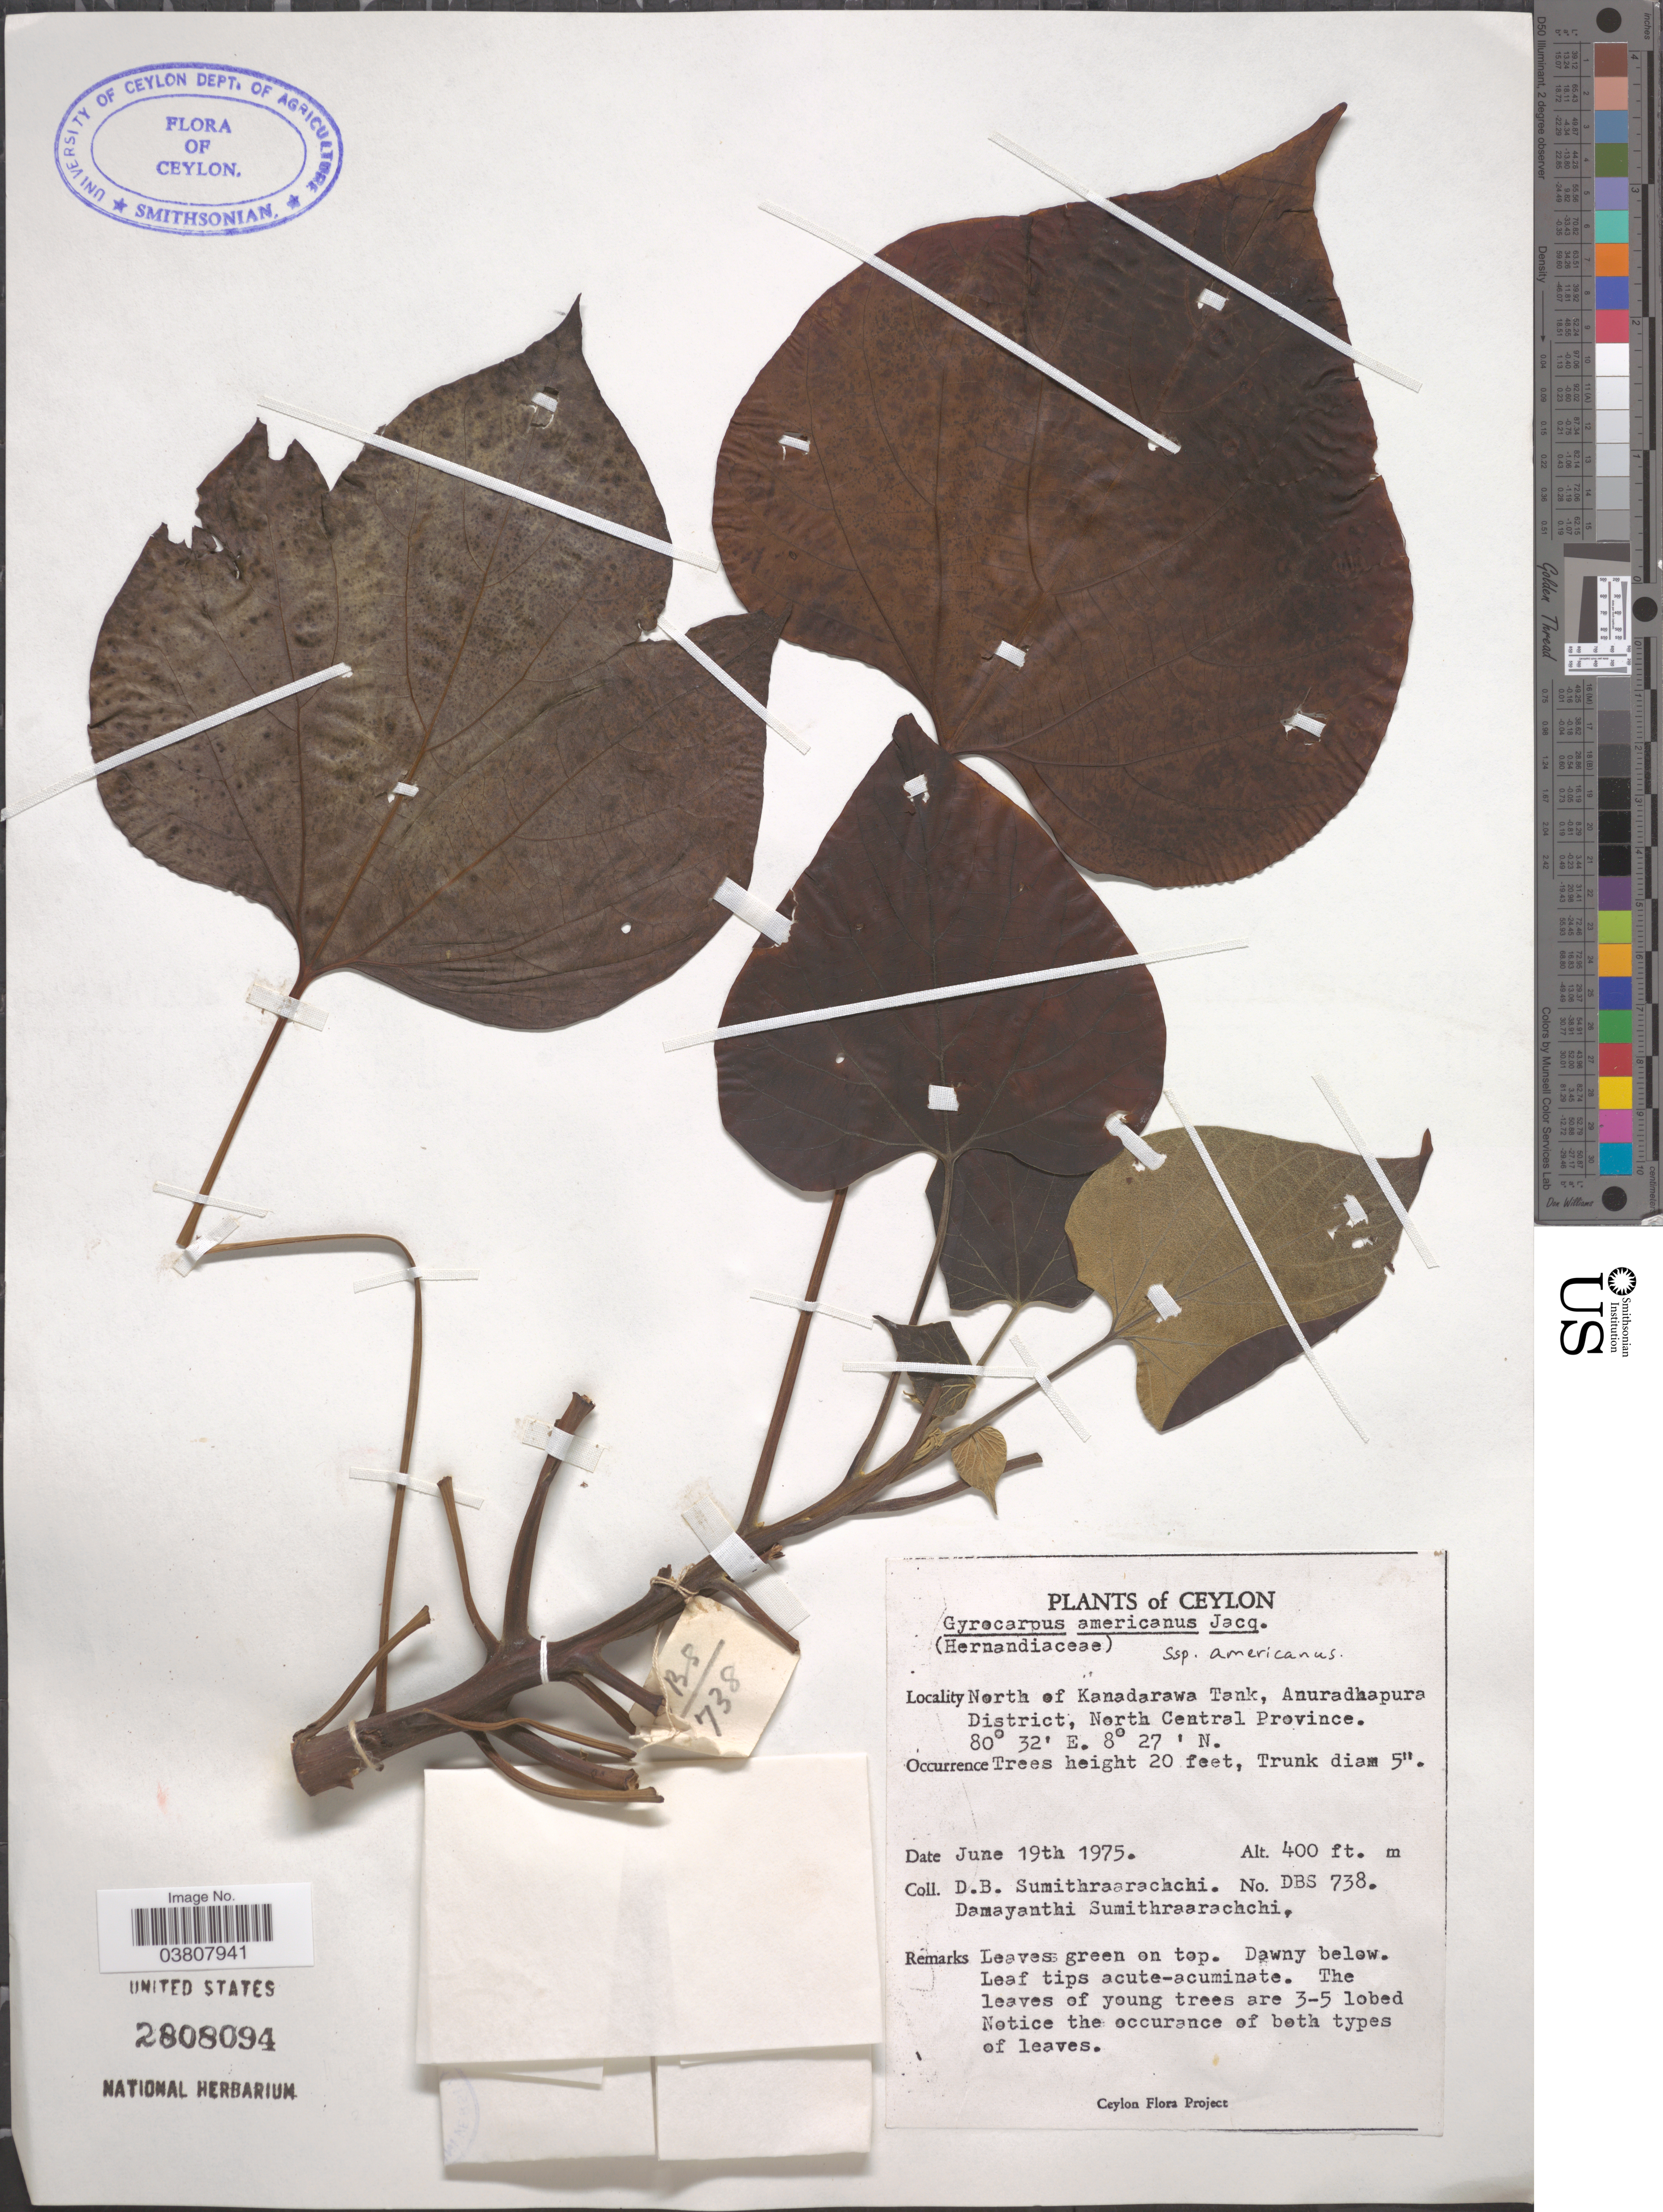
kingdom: Plantae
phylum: Tracheophyta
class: Magnoliopsida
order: Laurales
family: Hernandiaceae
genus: Gyrocarpus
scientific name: Gyrocarpus americanus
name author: Jacq.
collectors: D. B. Sumithraarachchi & D. Sumithraarachchi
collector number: DBS738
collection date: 1975-06-19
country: Sri Lanka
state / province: North Central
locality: Ceylon. North of Kanadarawa Tank, Anuradhapura District.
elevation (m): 122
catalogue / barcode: US 2808094